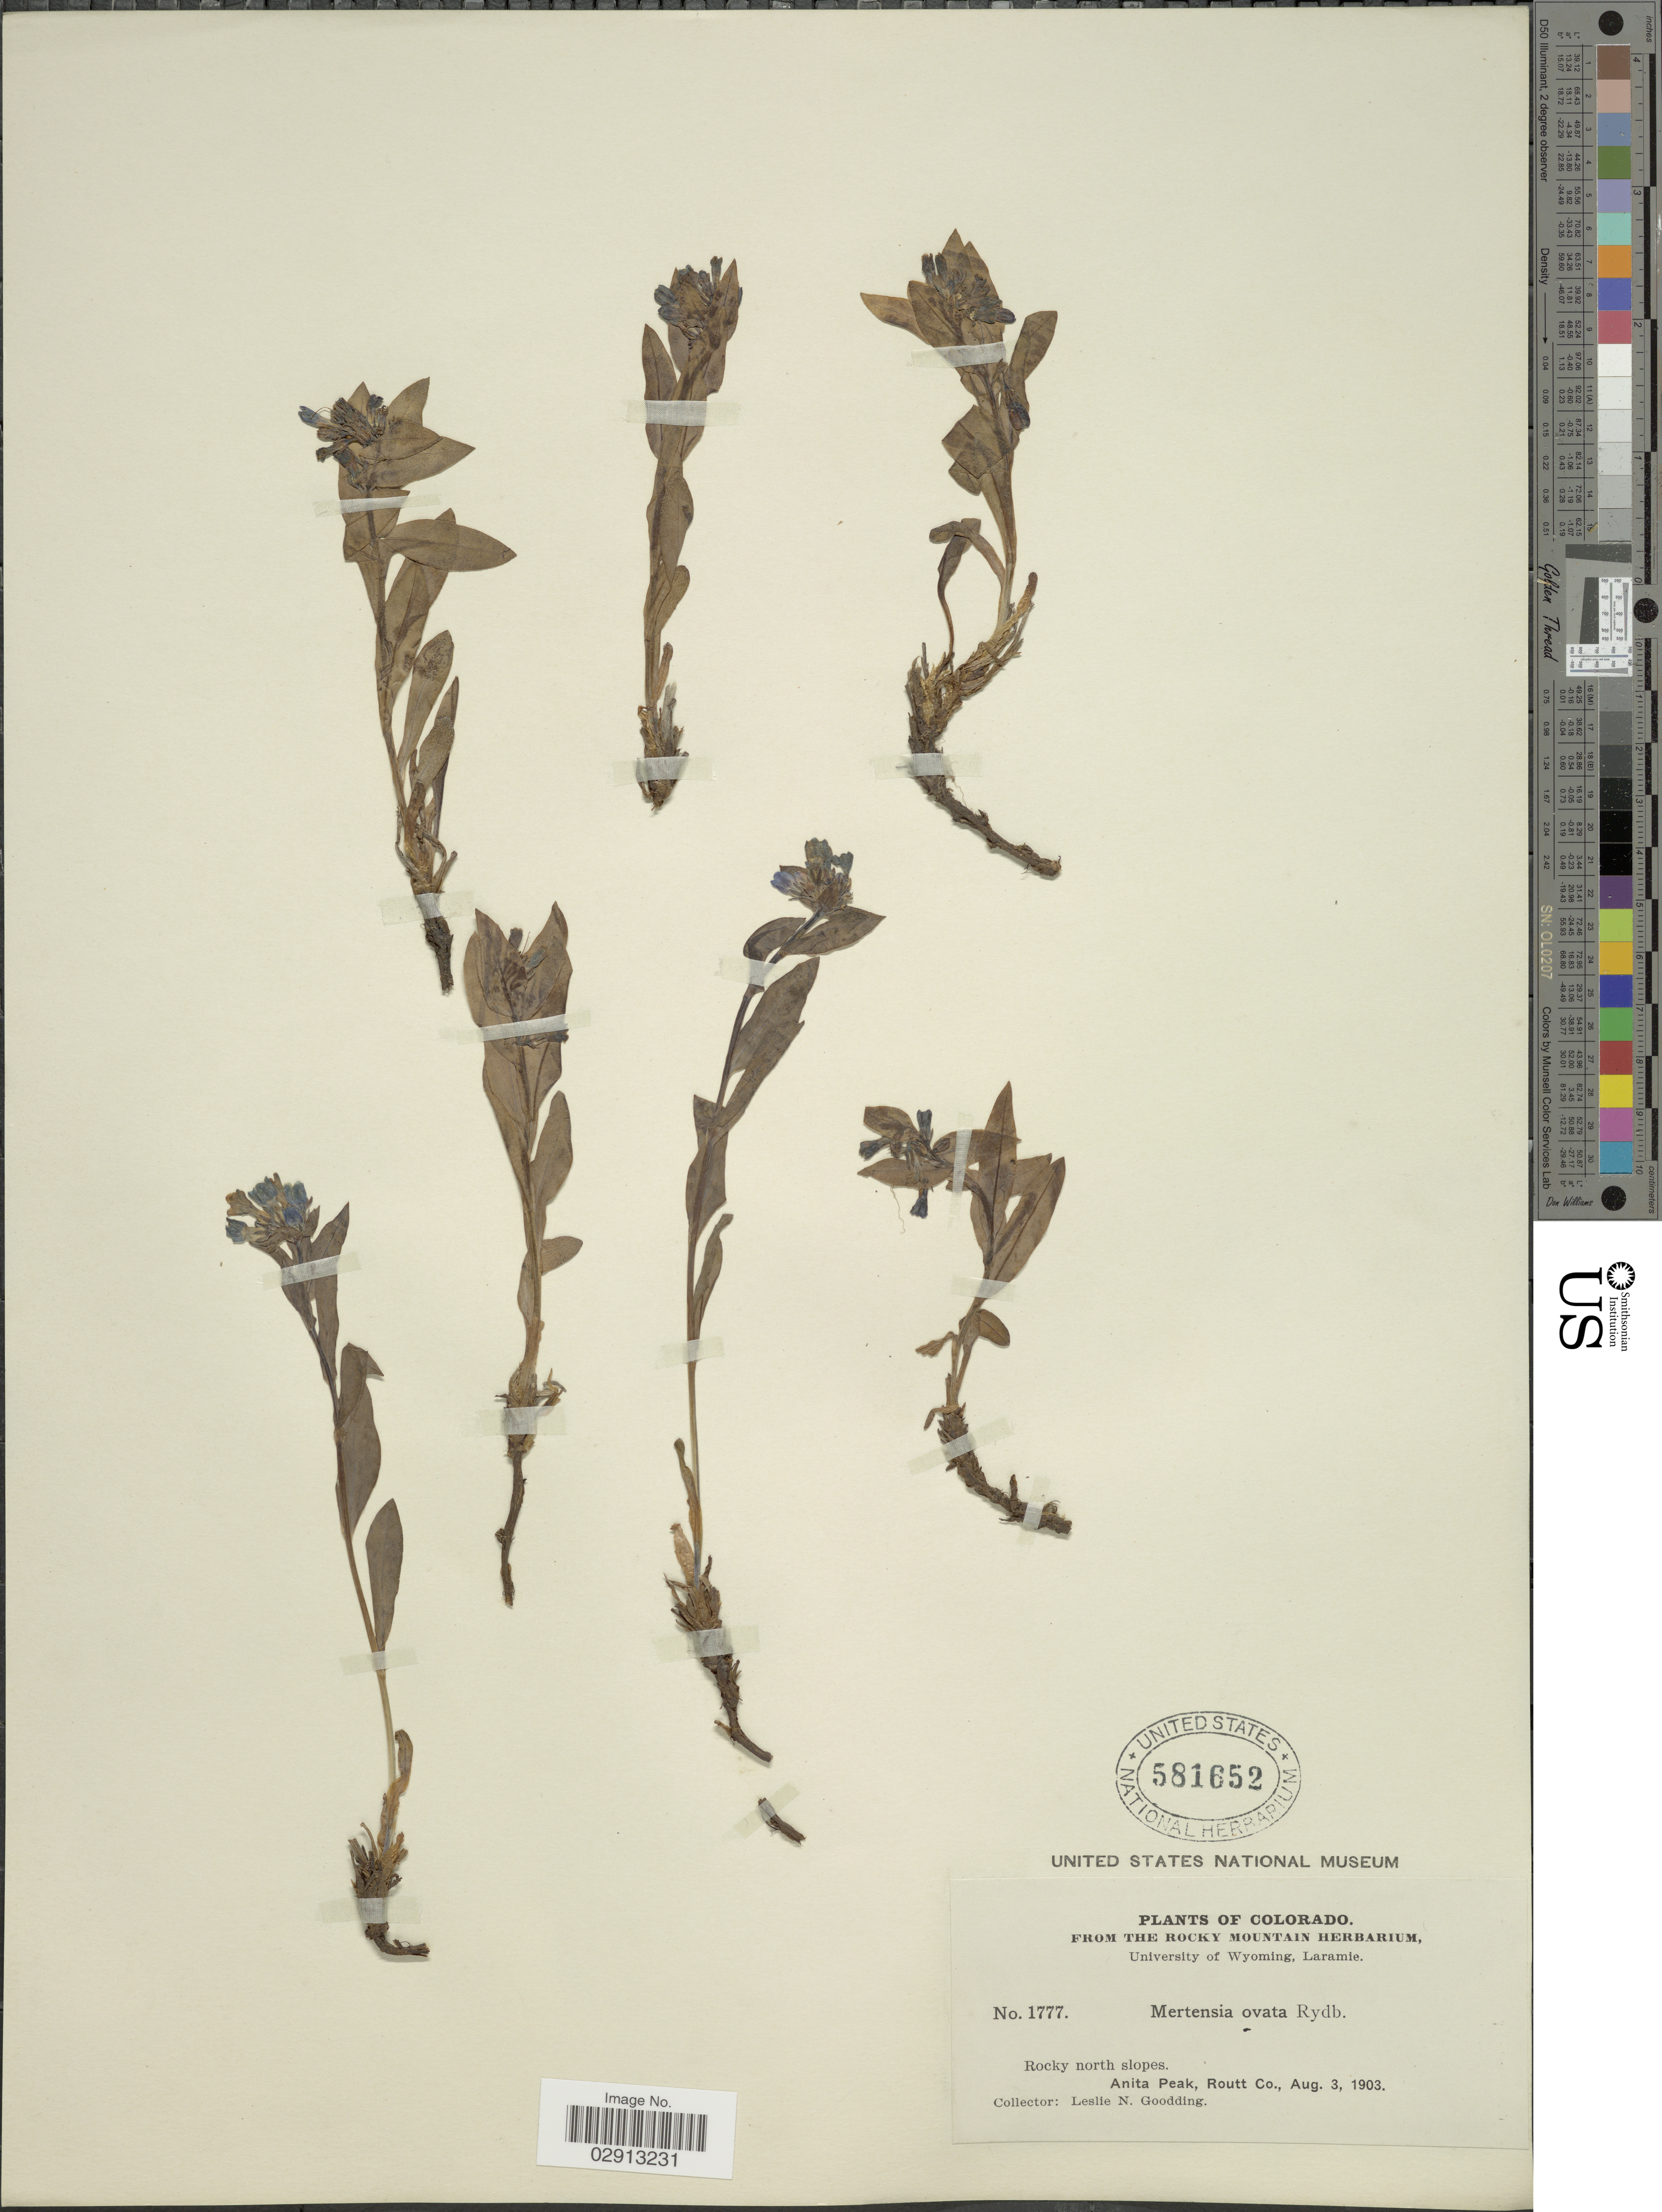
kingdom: Plantae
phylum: Tracheophyta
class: Magnoliopsida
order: Boraginales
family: Boraginaceae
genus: Mertensia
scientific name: Mertensia viridis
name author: (A. Nelson) A. Nelson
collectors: L. N. Goodding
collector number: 1777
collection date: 1903-08-03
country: United States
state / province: Colorado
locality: Anita Peak, Routt Co.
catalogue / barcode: US 581652